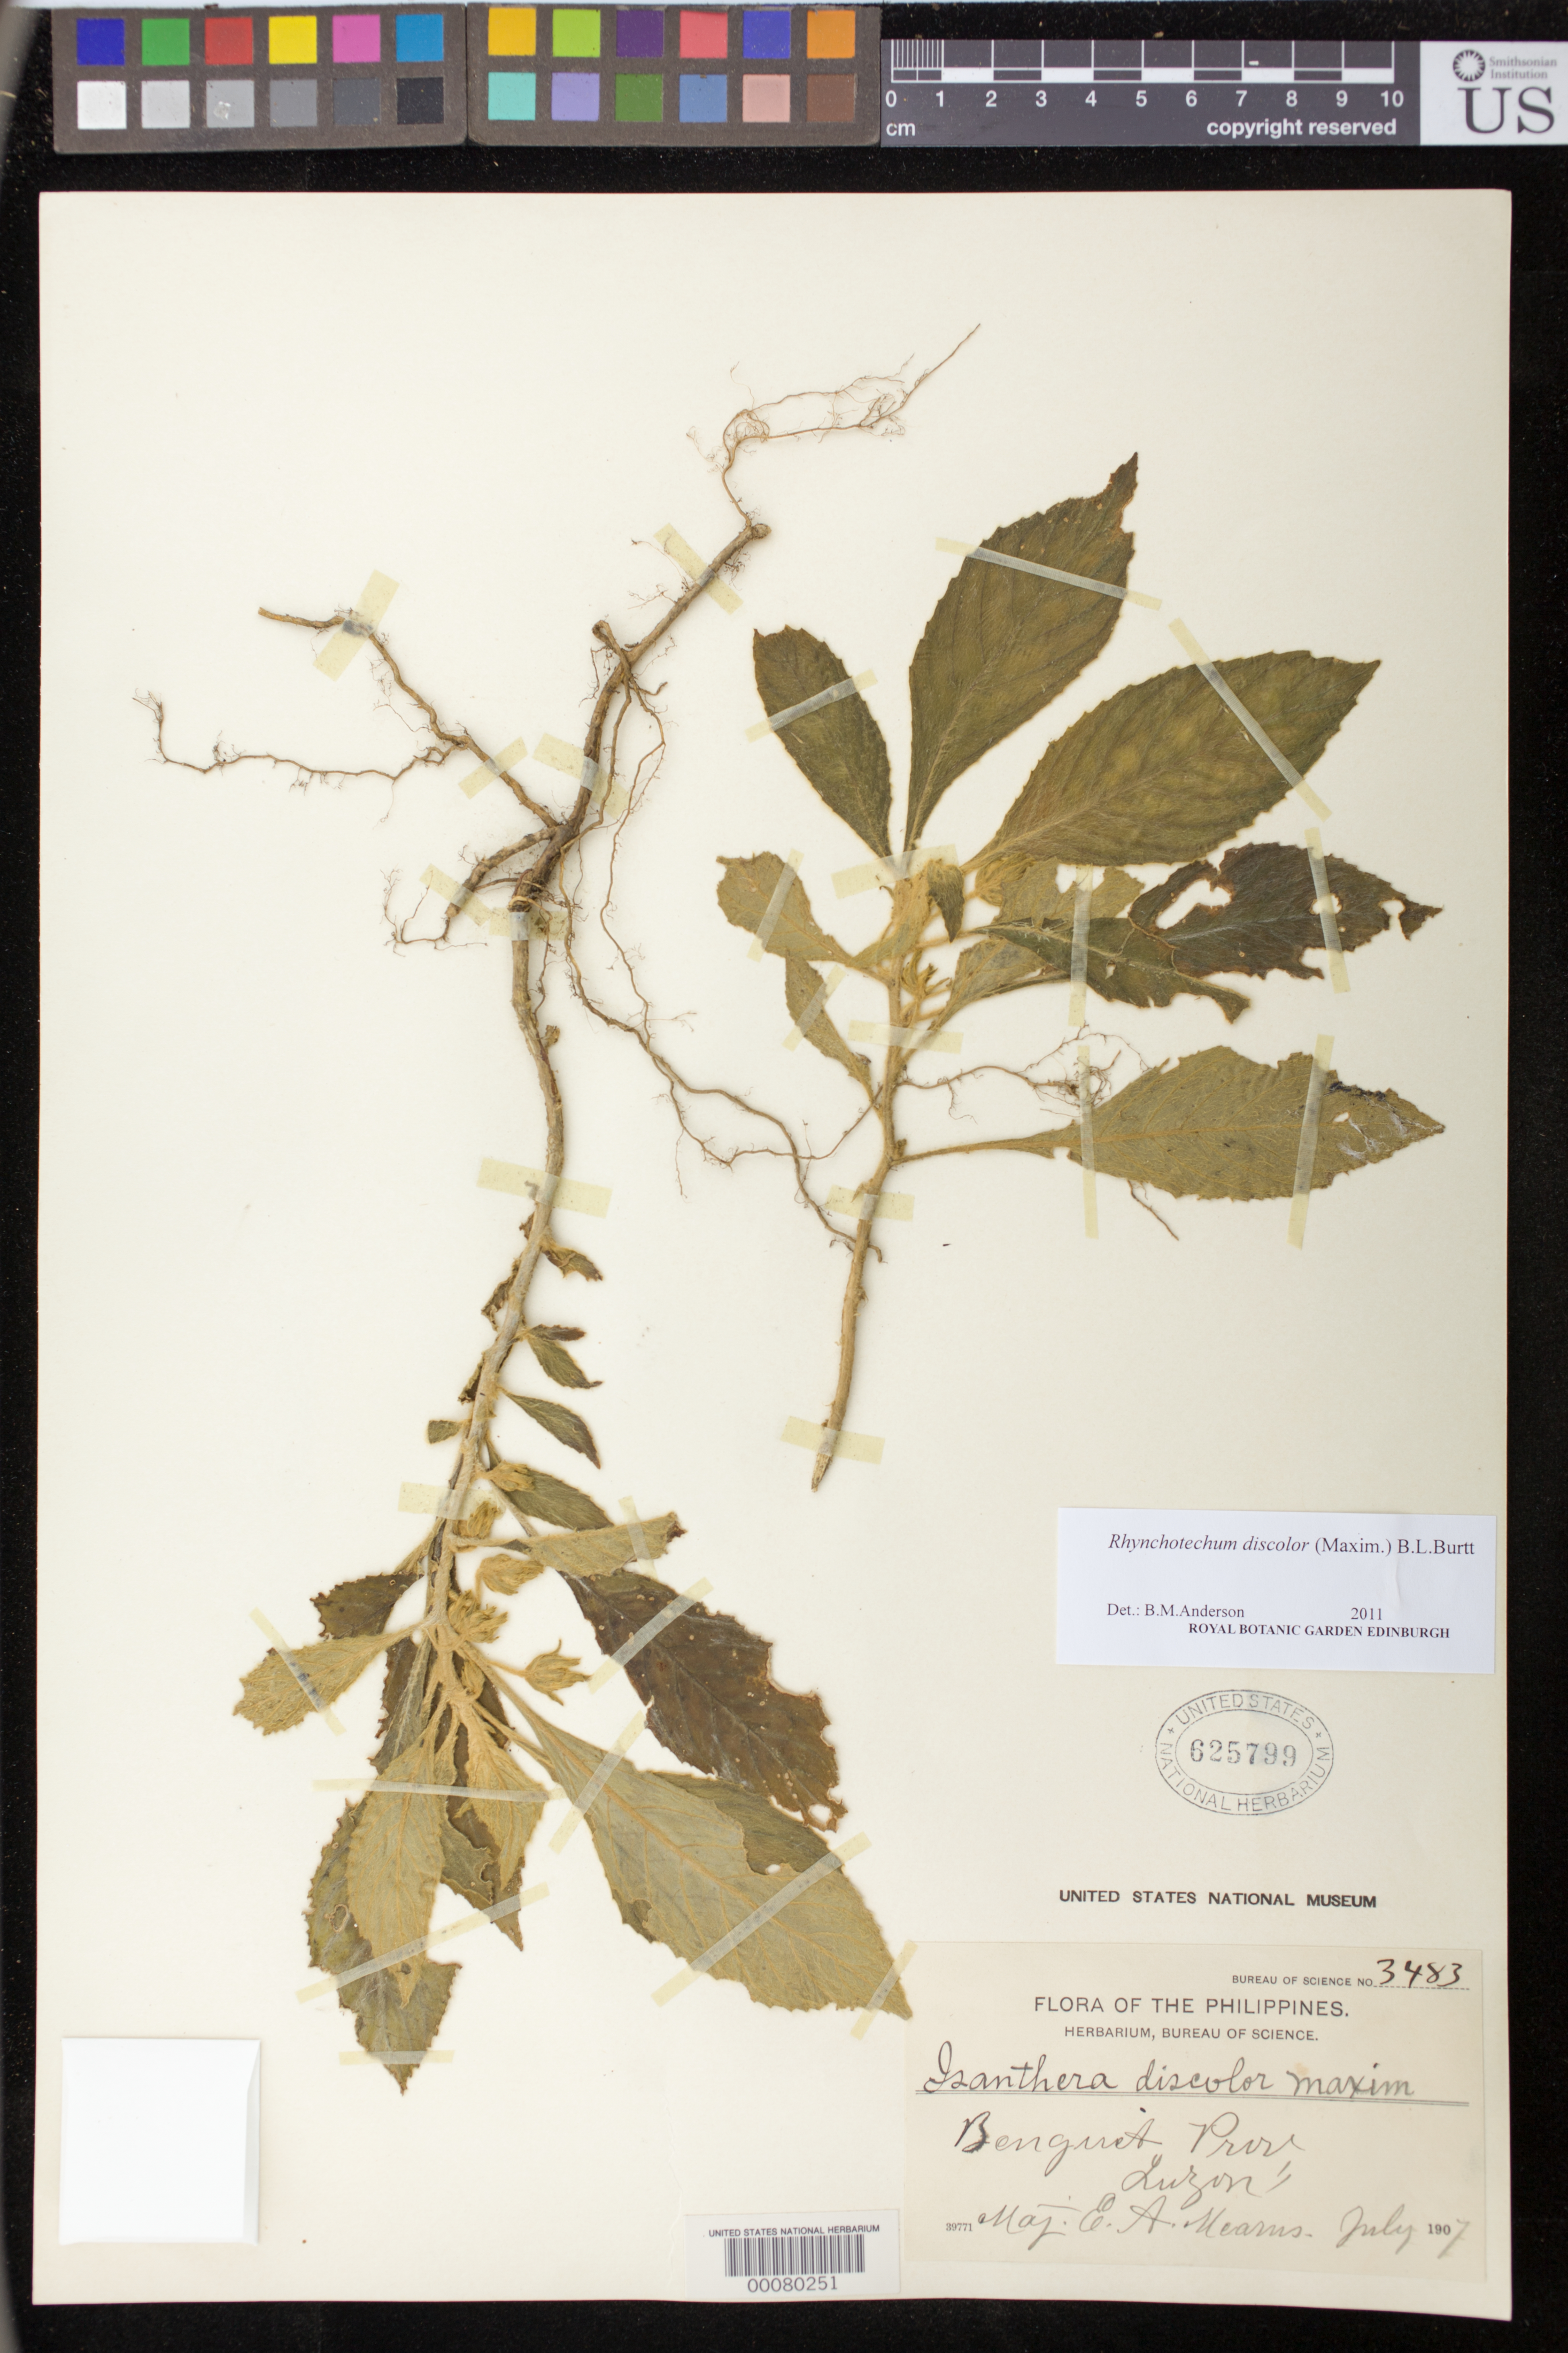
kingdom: Plantae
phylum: Tracheophyta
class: Magnoliopsida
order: Lamiales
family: Gesneriaceae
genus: Rhynchotechum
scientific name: Rhynchotechum discolor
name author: (Maxim.) B.L. Burtt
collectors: E. A. Mearns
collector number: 39771/ 3483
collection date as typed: Jul 1907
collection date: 1907-07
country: Philippines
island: Luzon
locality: Benguet,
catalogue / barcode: US 625799